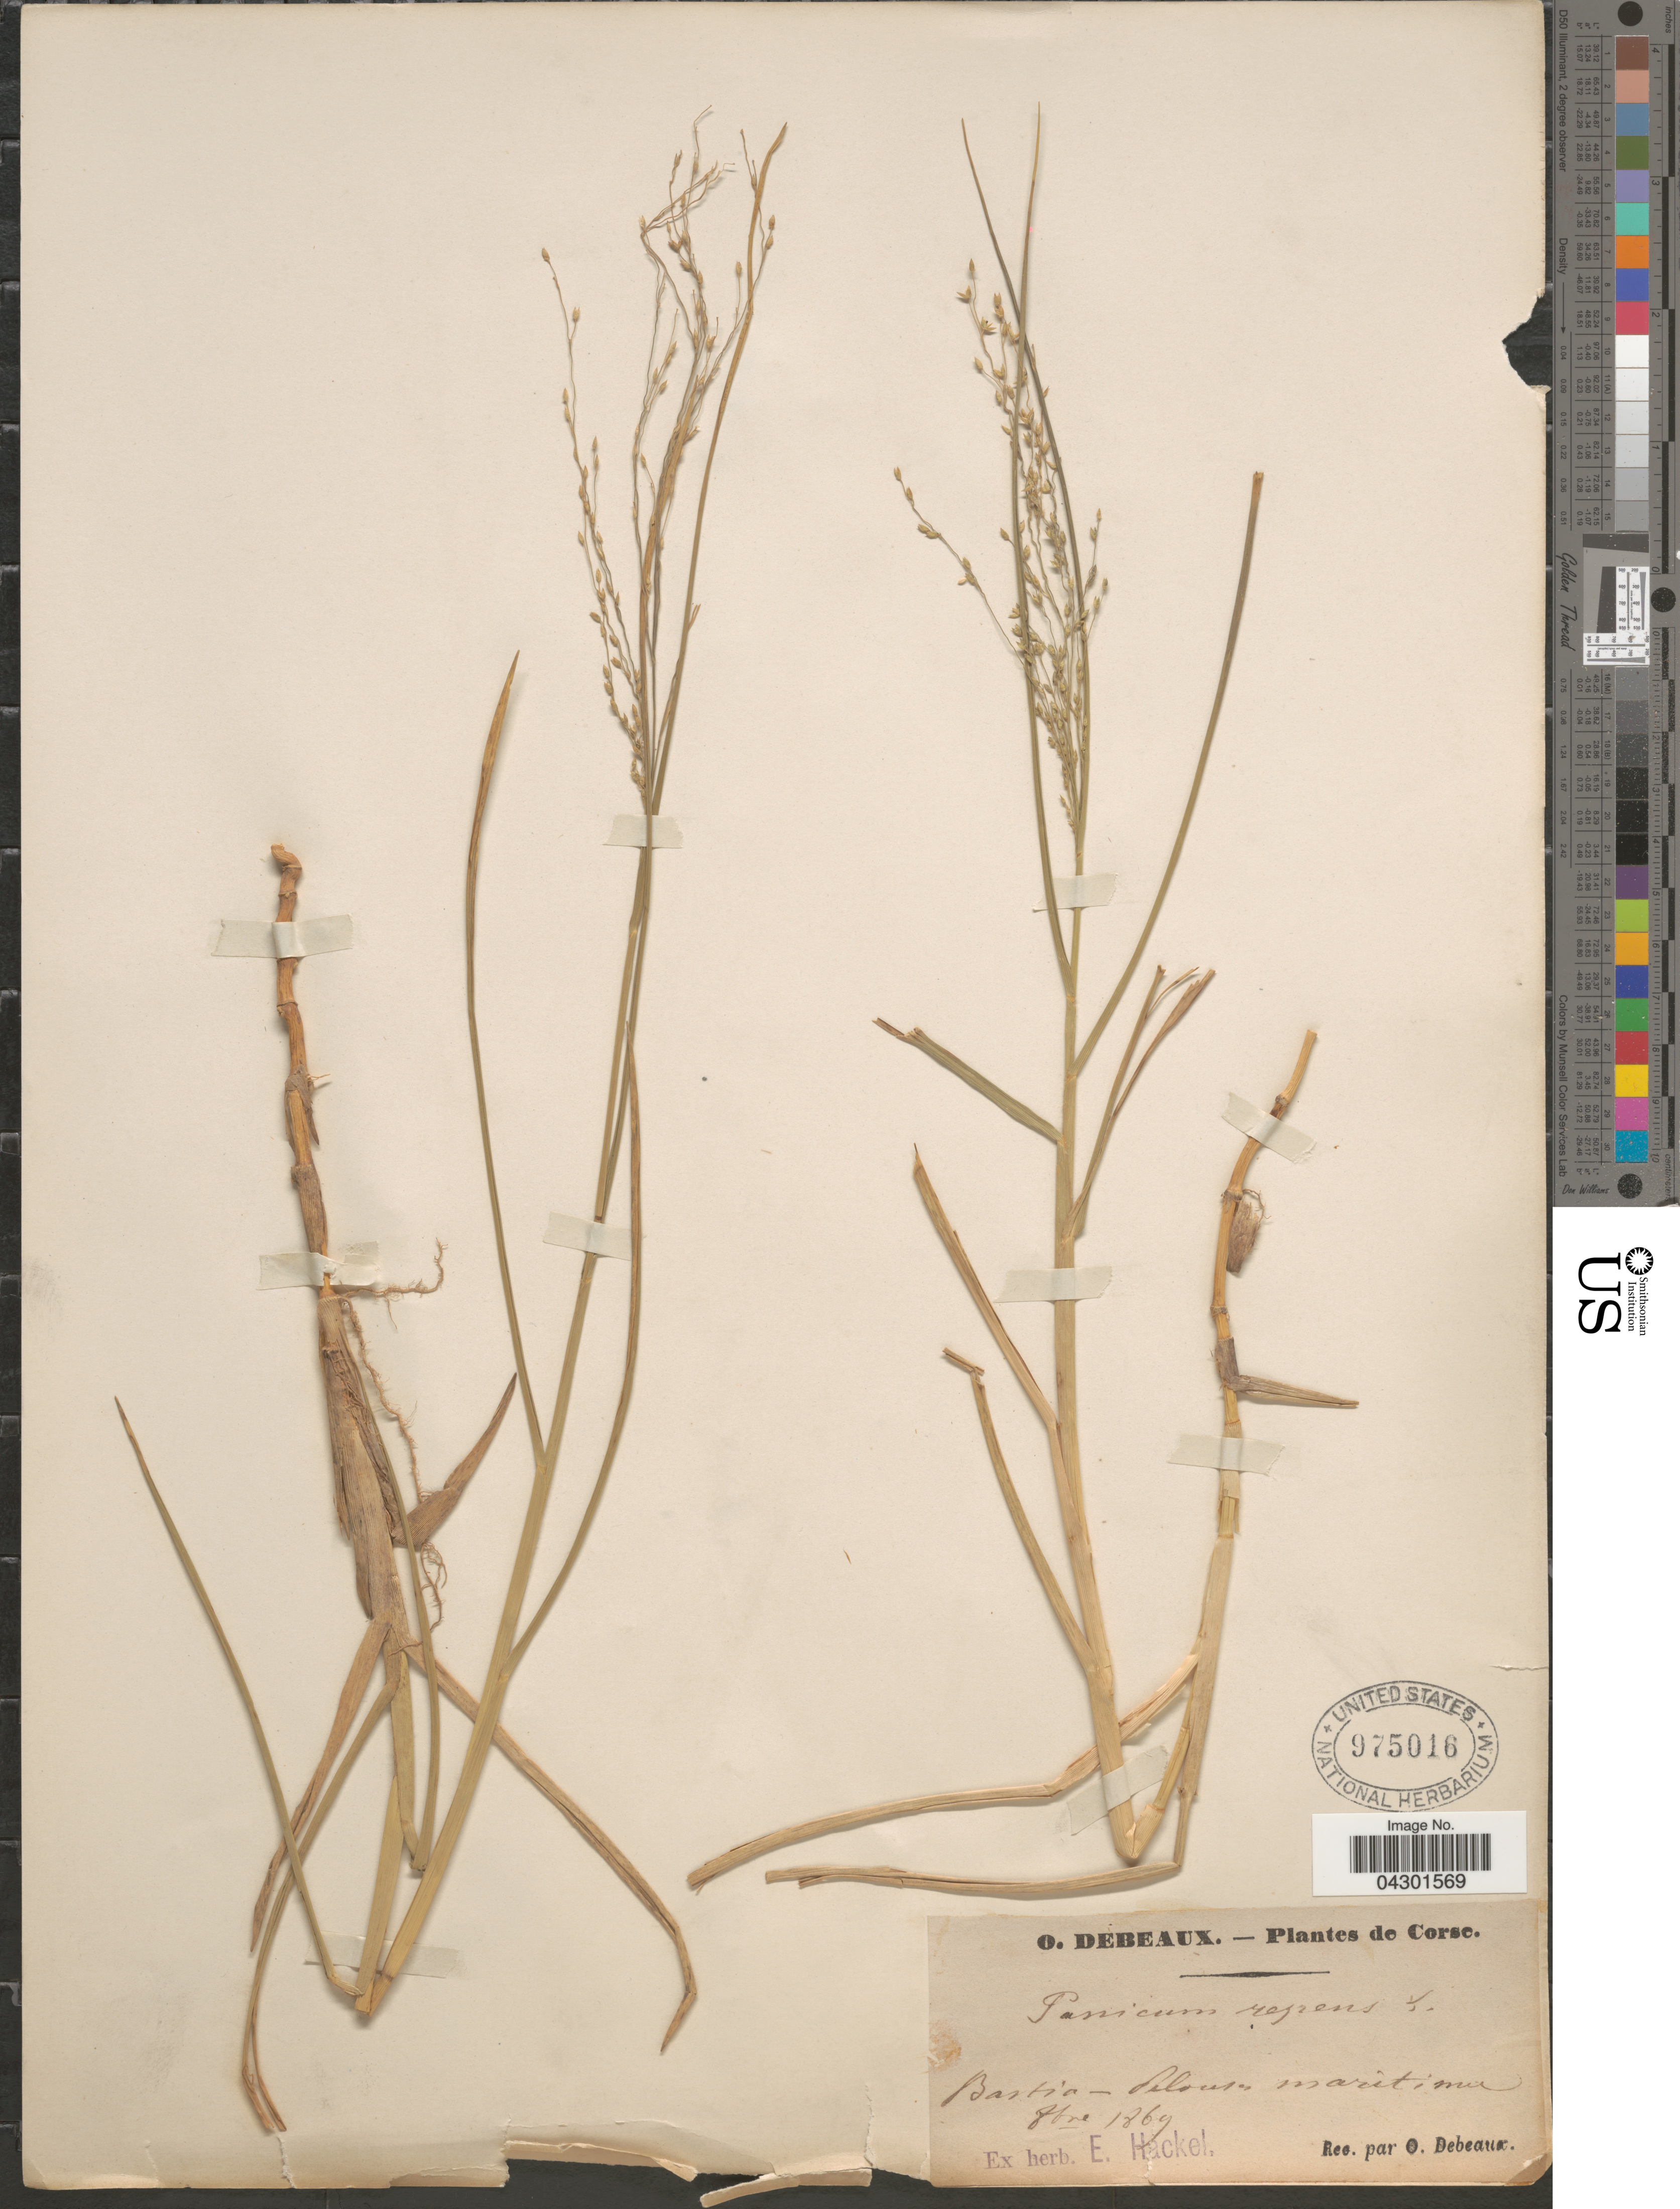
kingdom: Plantae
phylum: Tracheophyta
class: Liliopsida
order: Poales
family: Poaceae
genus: Panicum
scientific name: Panicum repens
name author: L.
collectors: O. Debeaux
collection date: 1869-10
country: France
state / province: Corsica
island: Corse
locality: Corse. Bastia-Pelouses maritimes.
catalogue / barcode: US 975016